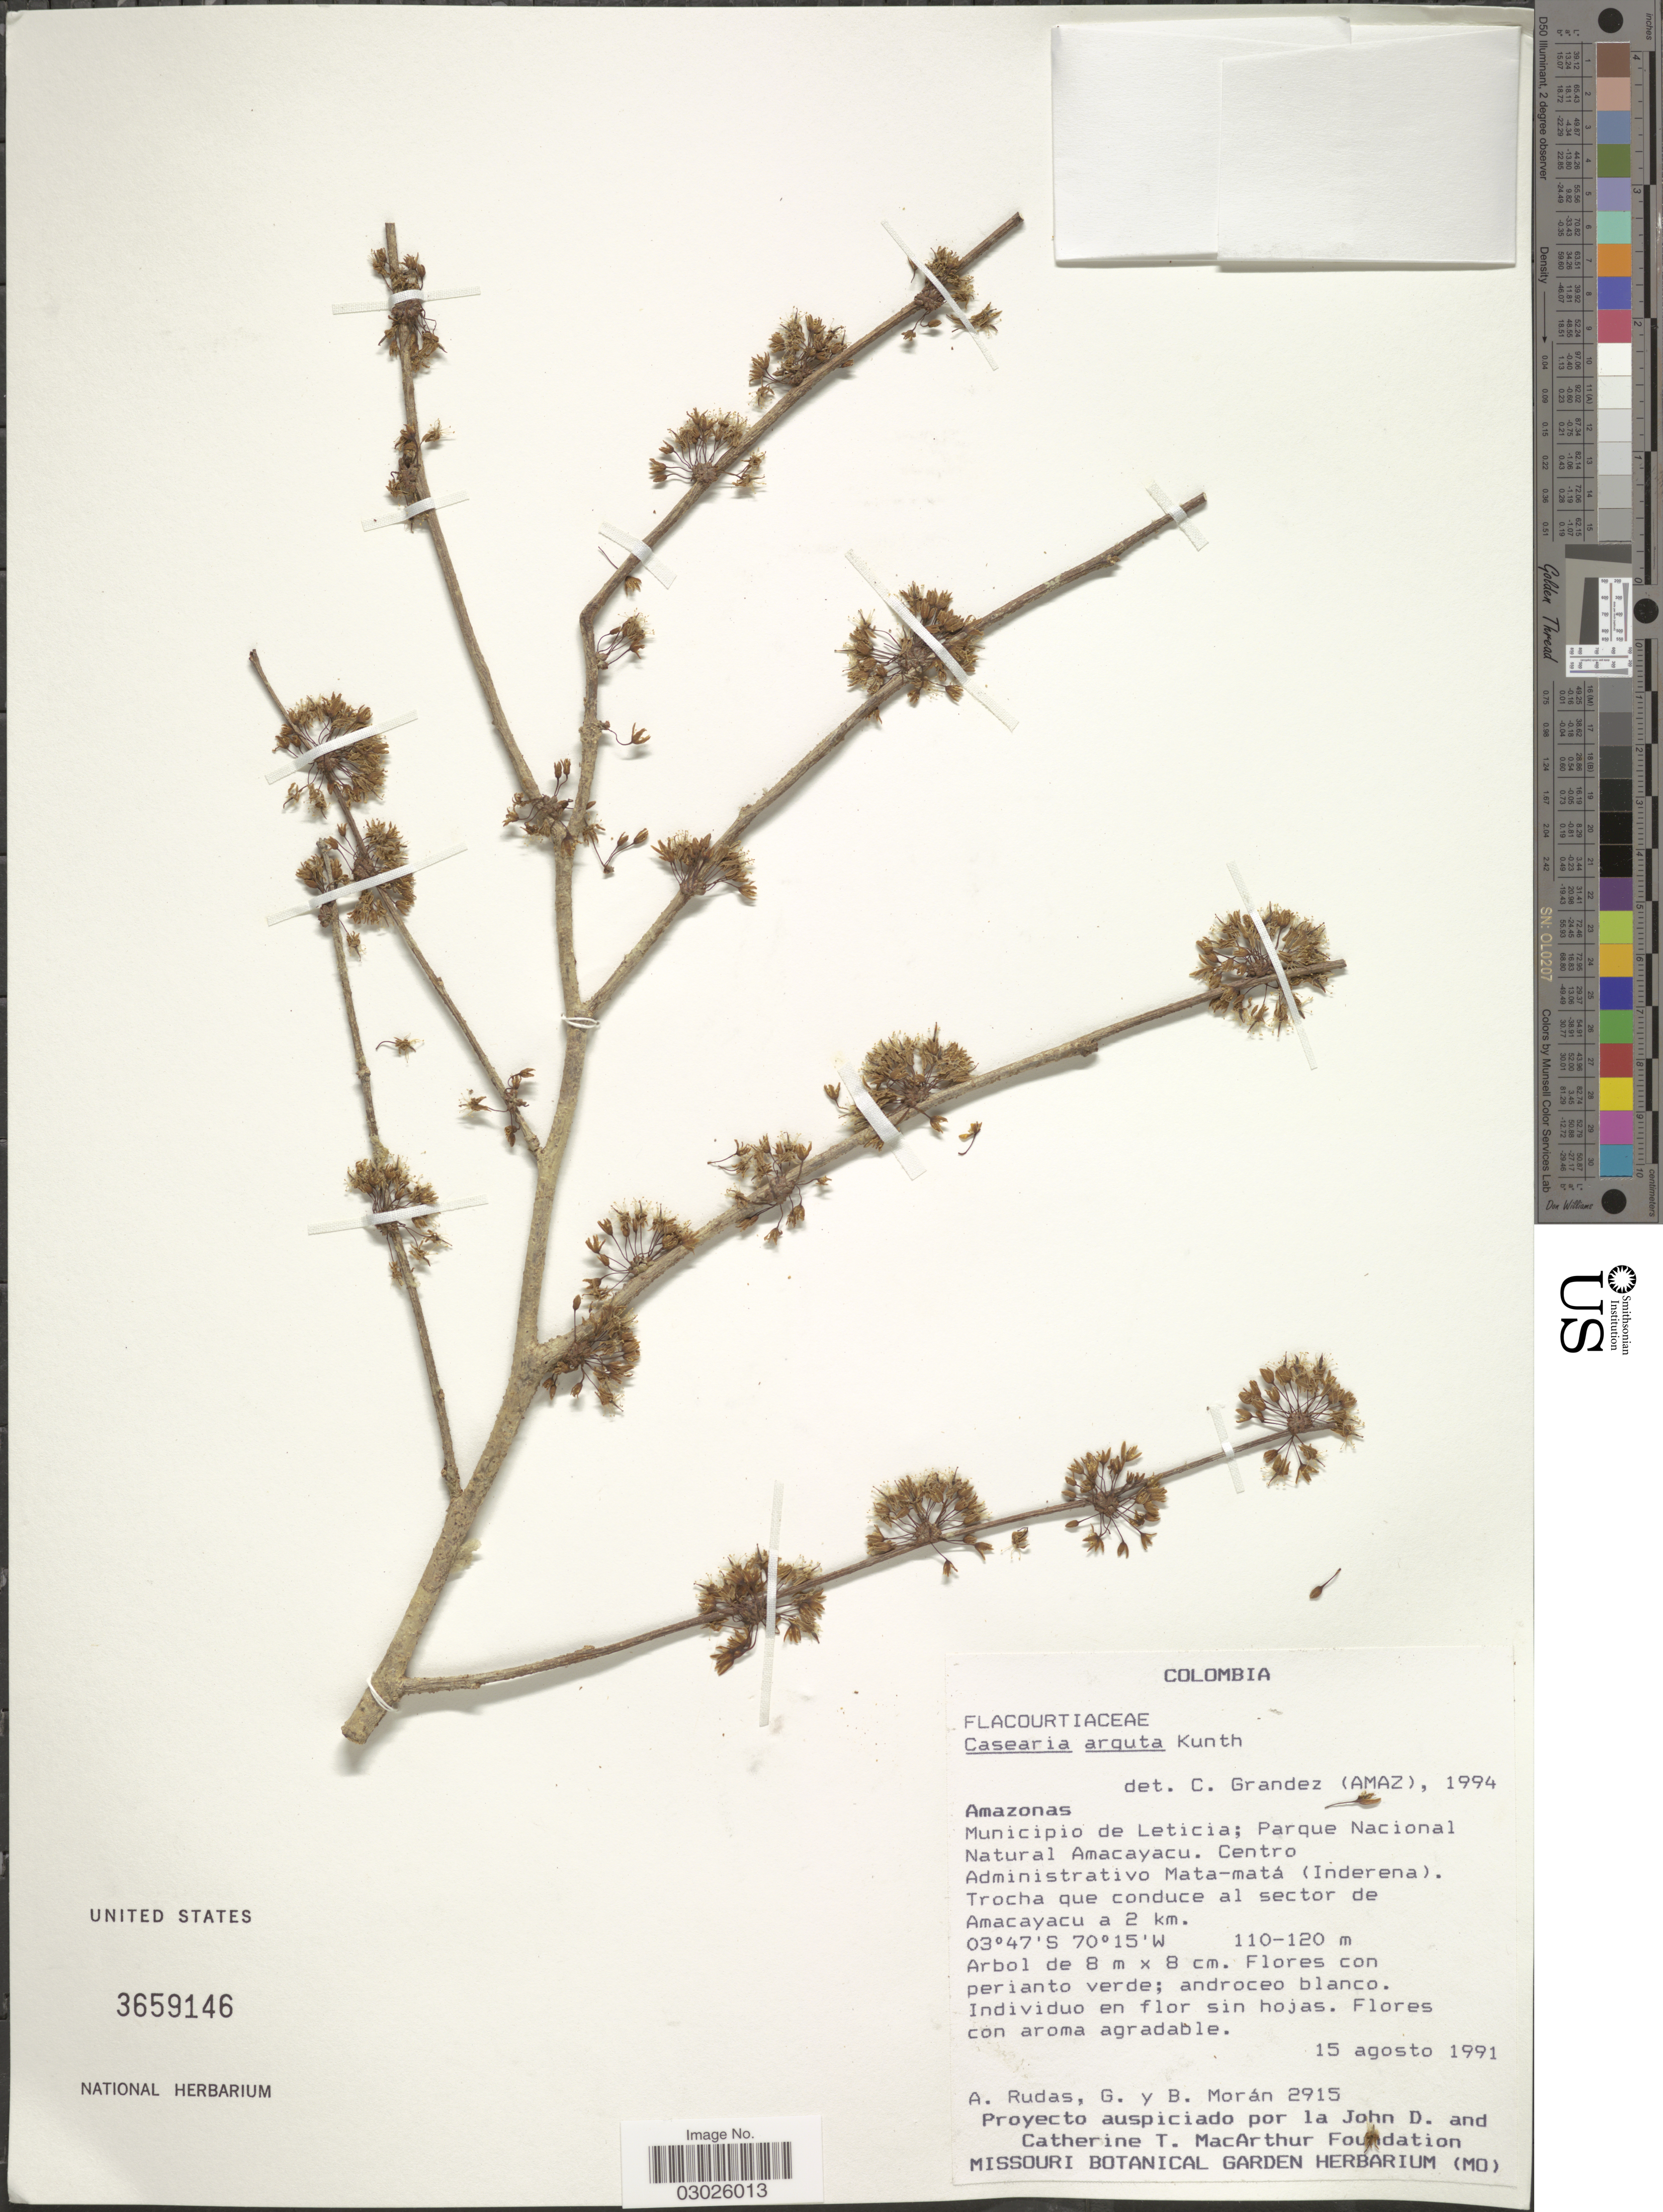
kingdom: Plantae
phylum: Tracheophyta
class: Magnoliopsida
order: Malpighiales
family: Salicaceae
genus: Casearia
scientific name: Casearia arguta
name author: Kunth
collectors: A. Rudas, G. Moran & B. Moran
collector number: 2915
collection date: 1991-08-15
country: Colombia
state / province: Amazônas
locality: Municipio de Leticia; Parque Nacional Natural Amacayacu. Centro Administrativo Mata-matá (Inderena). Trocha que conduce al sector de Amacayacu a 2 km.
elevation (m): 110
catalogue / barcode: US 3659146